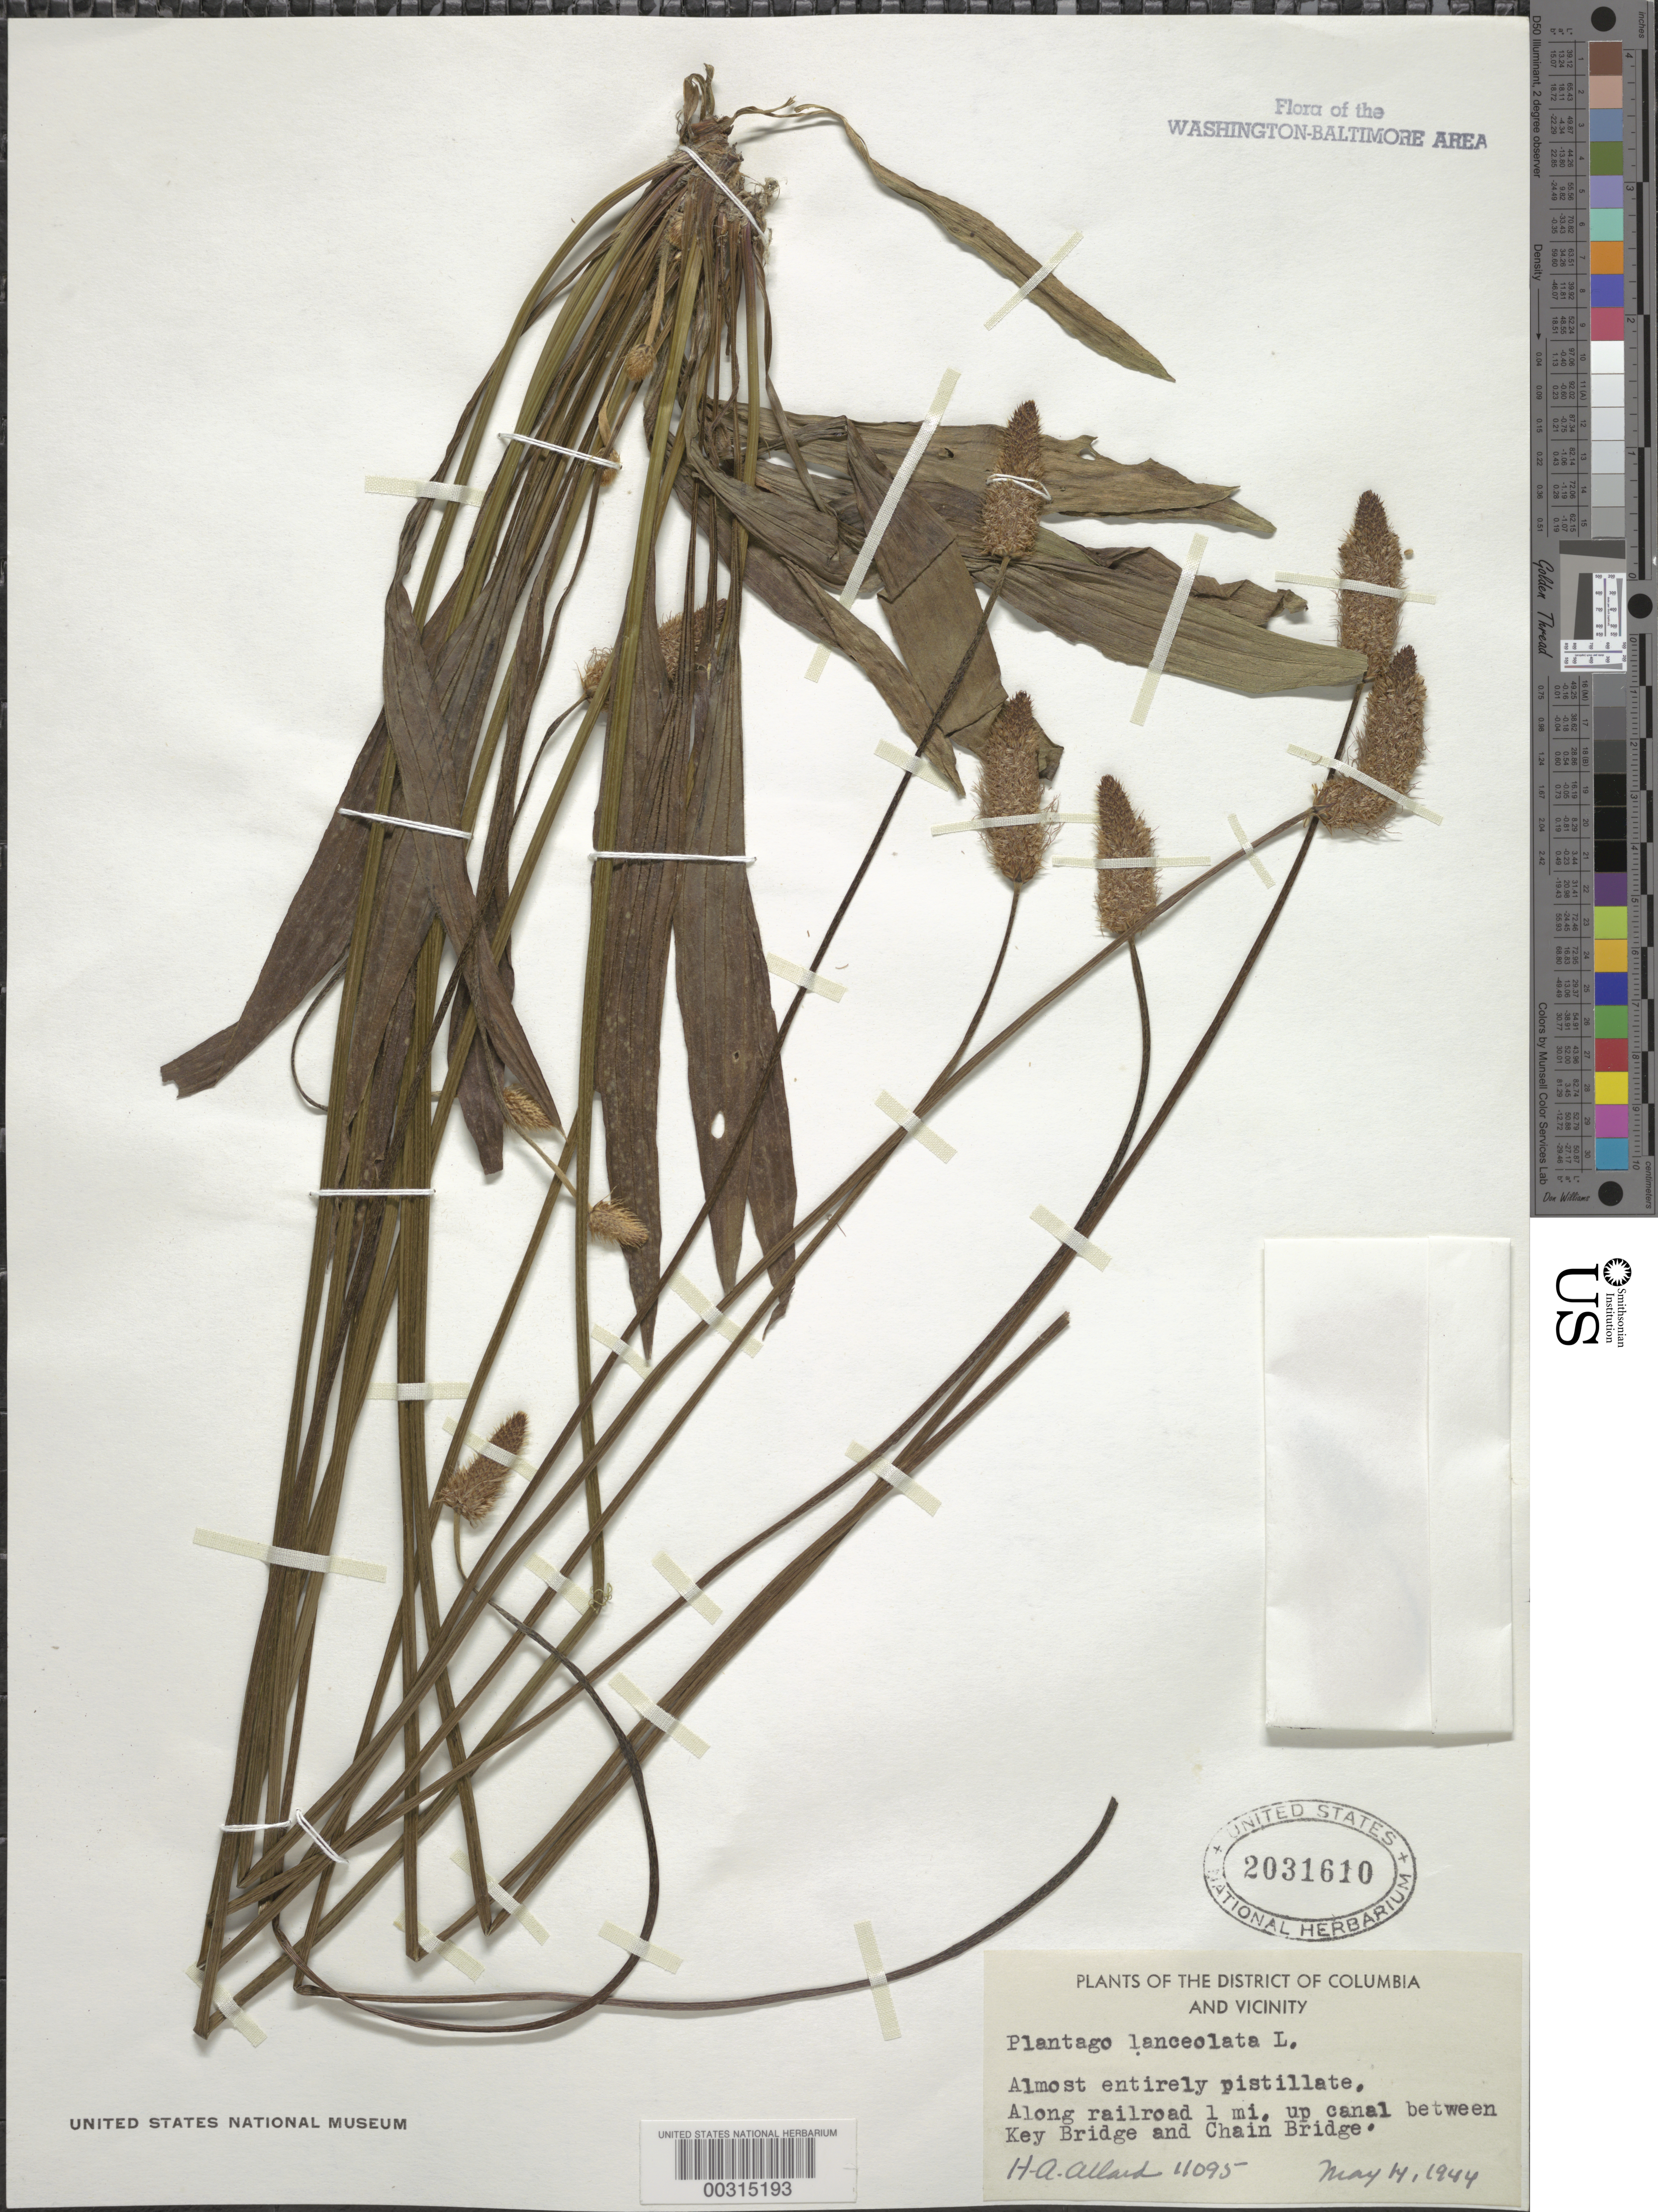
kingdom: Plantae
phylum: Tracheophyta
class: Magnoliopsida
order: Lamiales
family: Plantaginaceae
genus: Plantago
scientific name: Plantago lanceolata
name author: L.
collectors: H. A. Allard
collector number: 11095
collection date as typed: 14 May 1944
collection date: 1944-05-14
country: United States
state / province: District of Columbia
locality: Between Key Bridge and Chain Bridge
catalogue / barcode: US 2031610